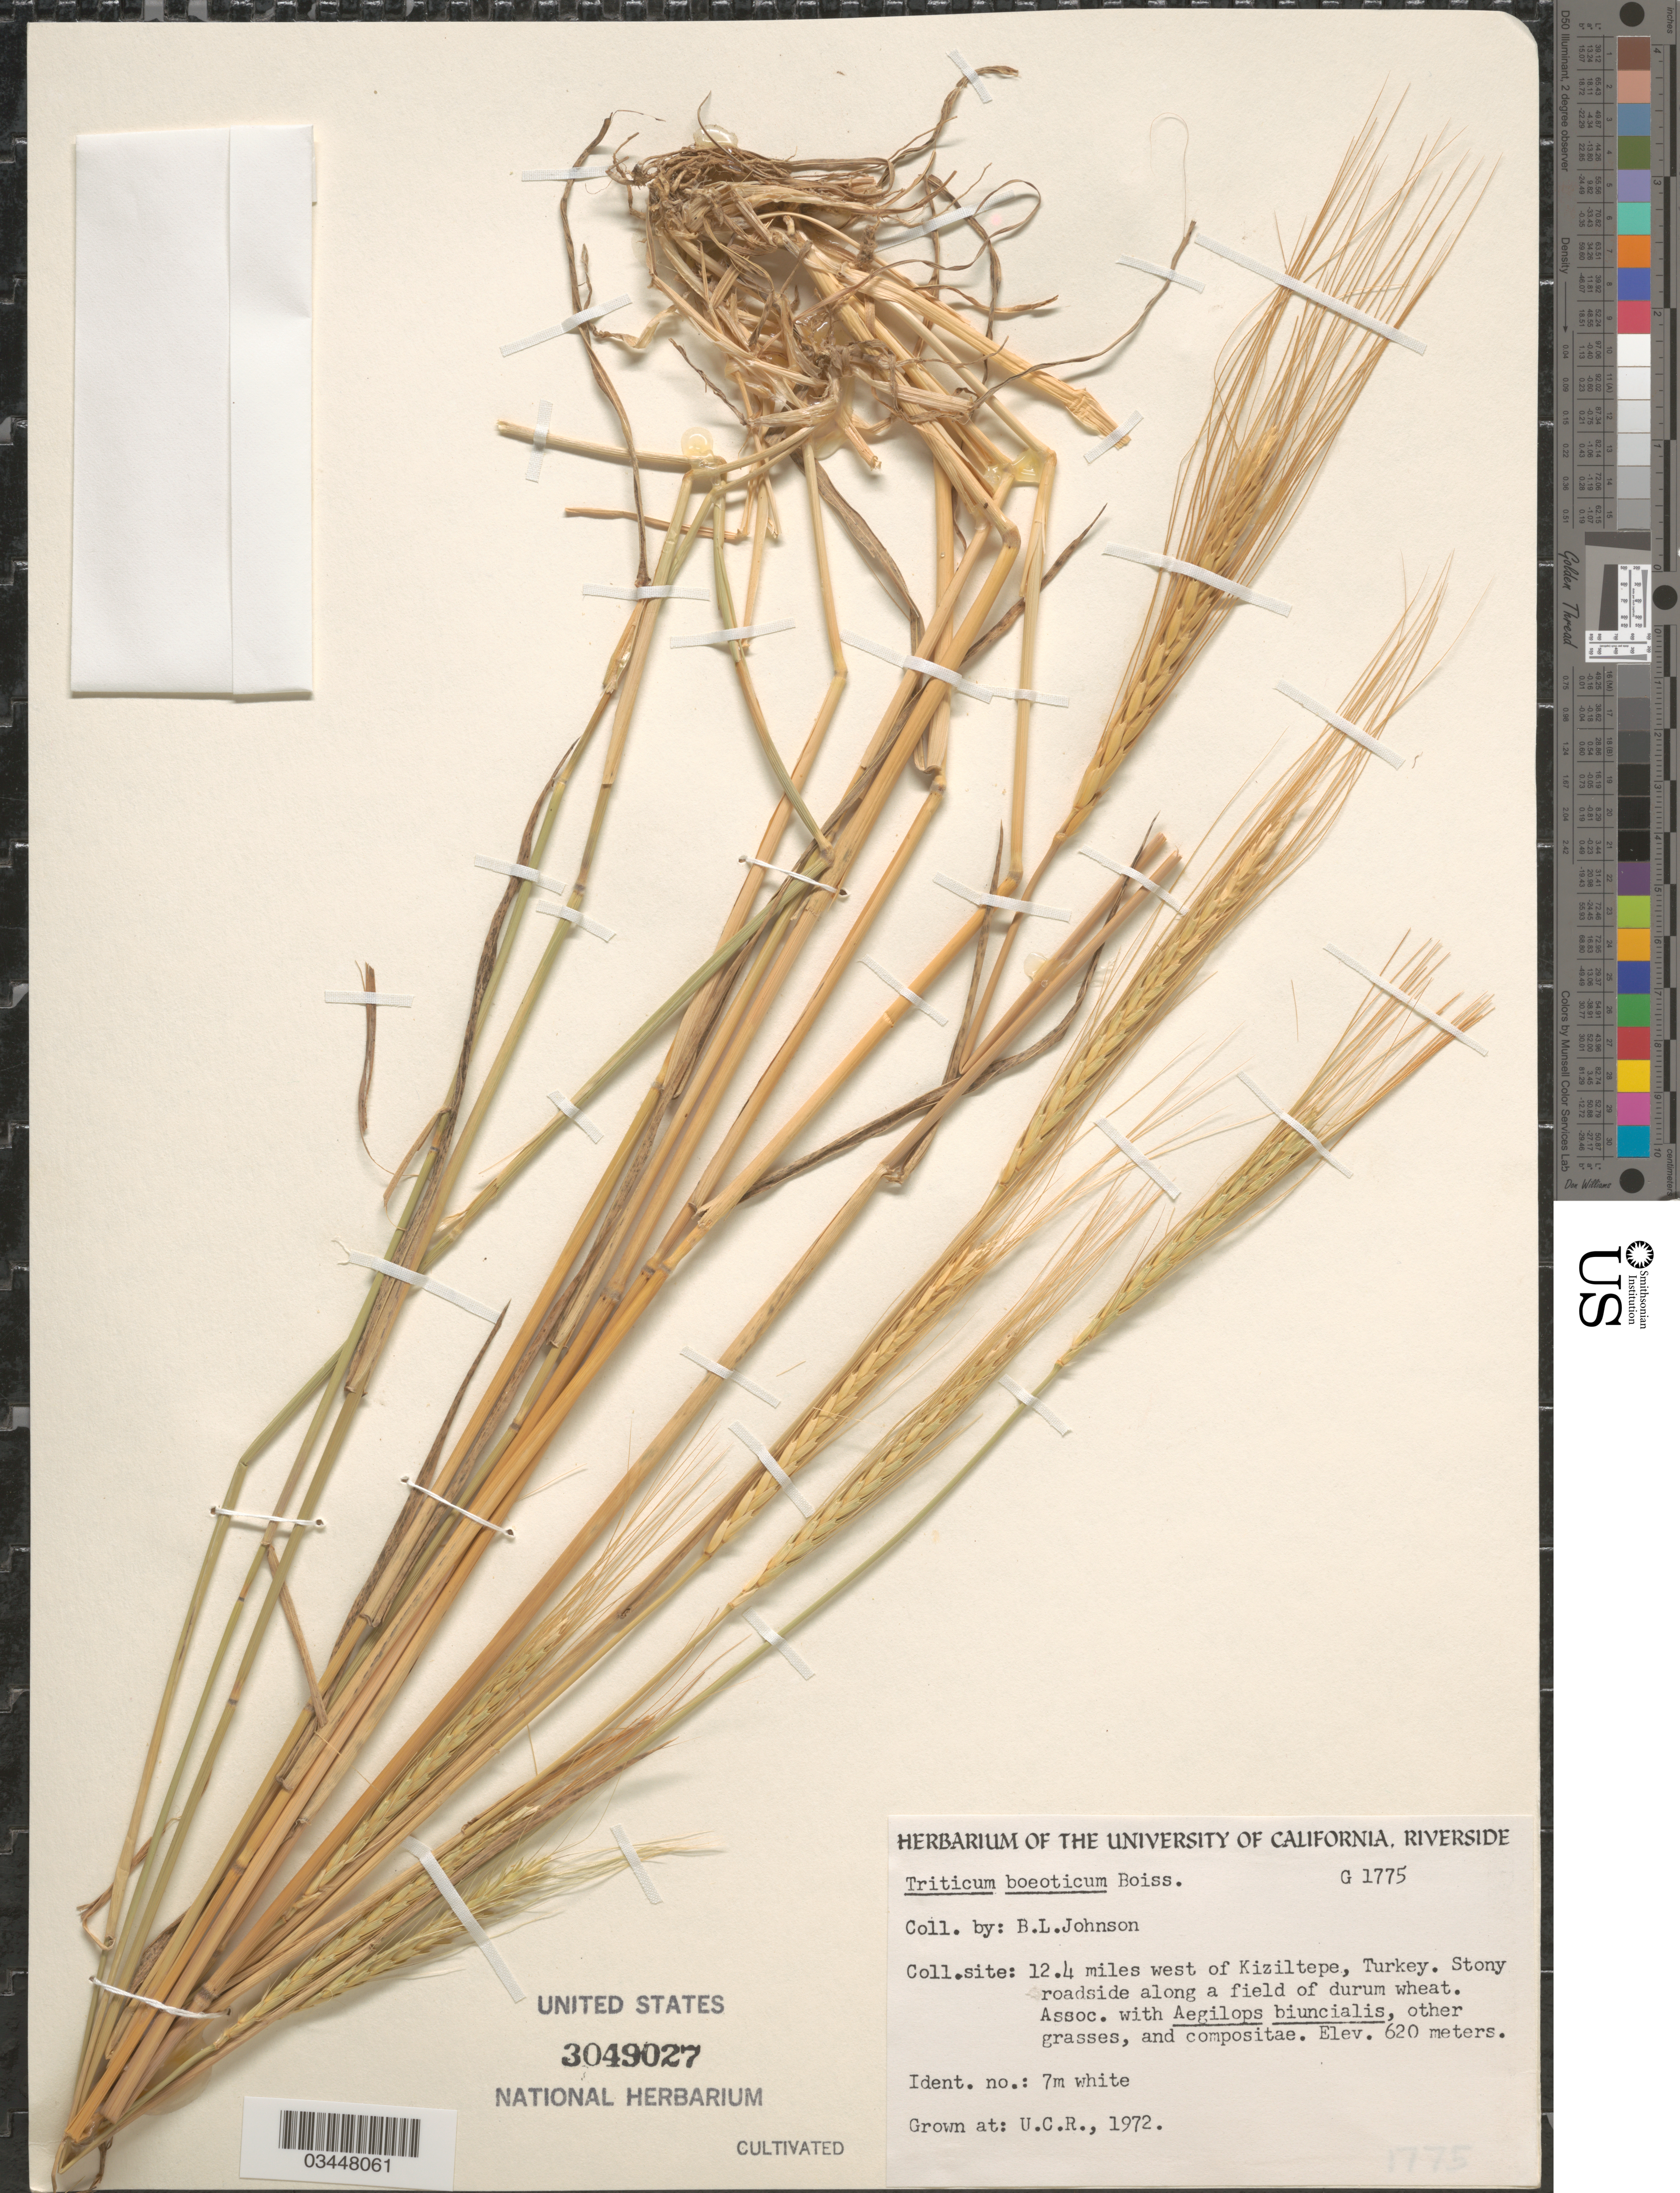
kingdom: Plantae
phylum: Tracheophyta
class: Liliopsida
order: Poales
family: Poaceae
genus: Triticum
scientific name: Triticum boeoticum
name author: Boiss.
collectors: ex herb. Univ. of California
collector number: G1775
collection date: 1972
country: United States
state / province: California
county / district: Riverside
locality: U.C.R.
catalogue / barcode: US 3049027